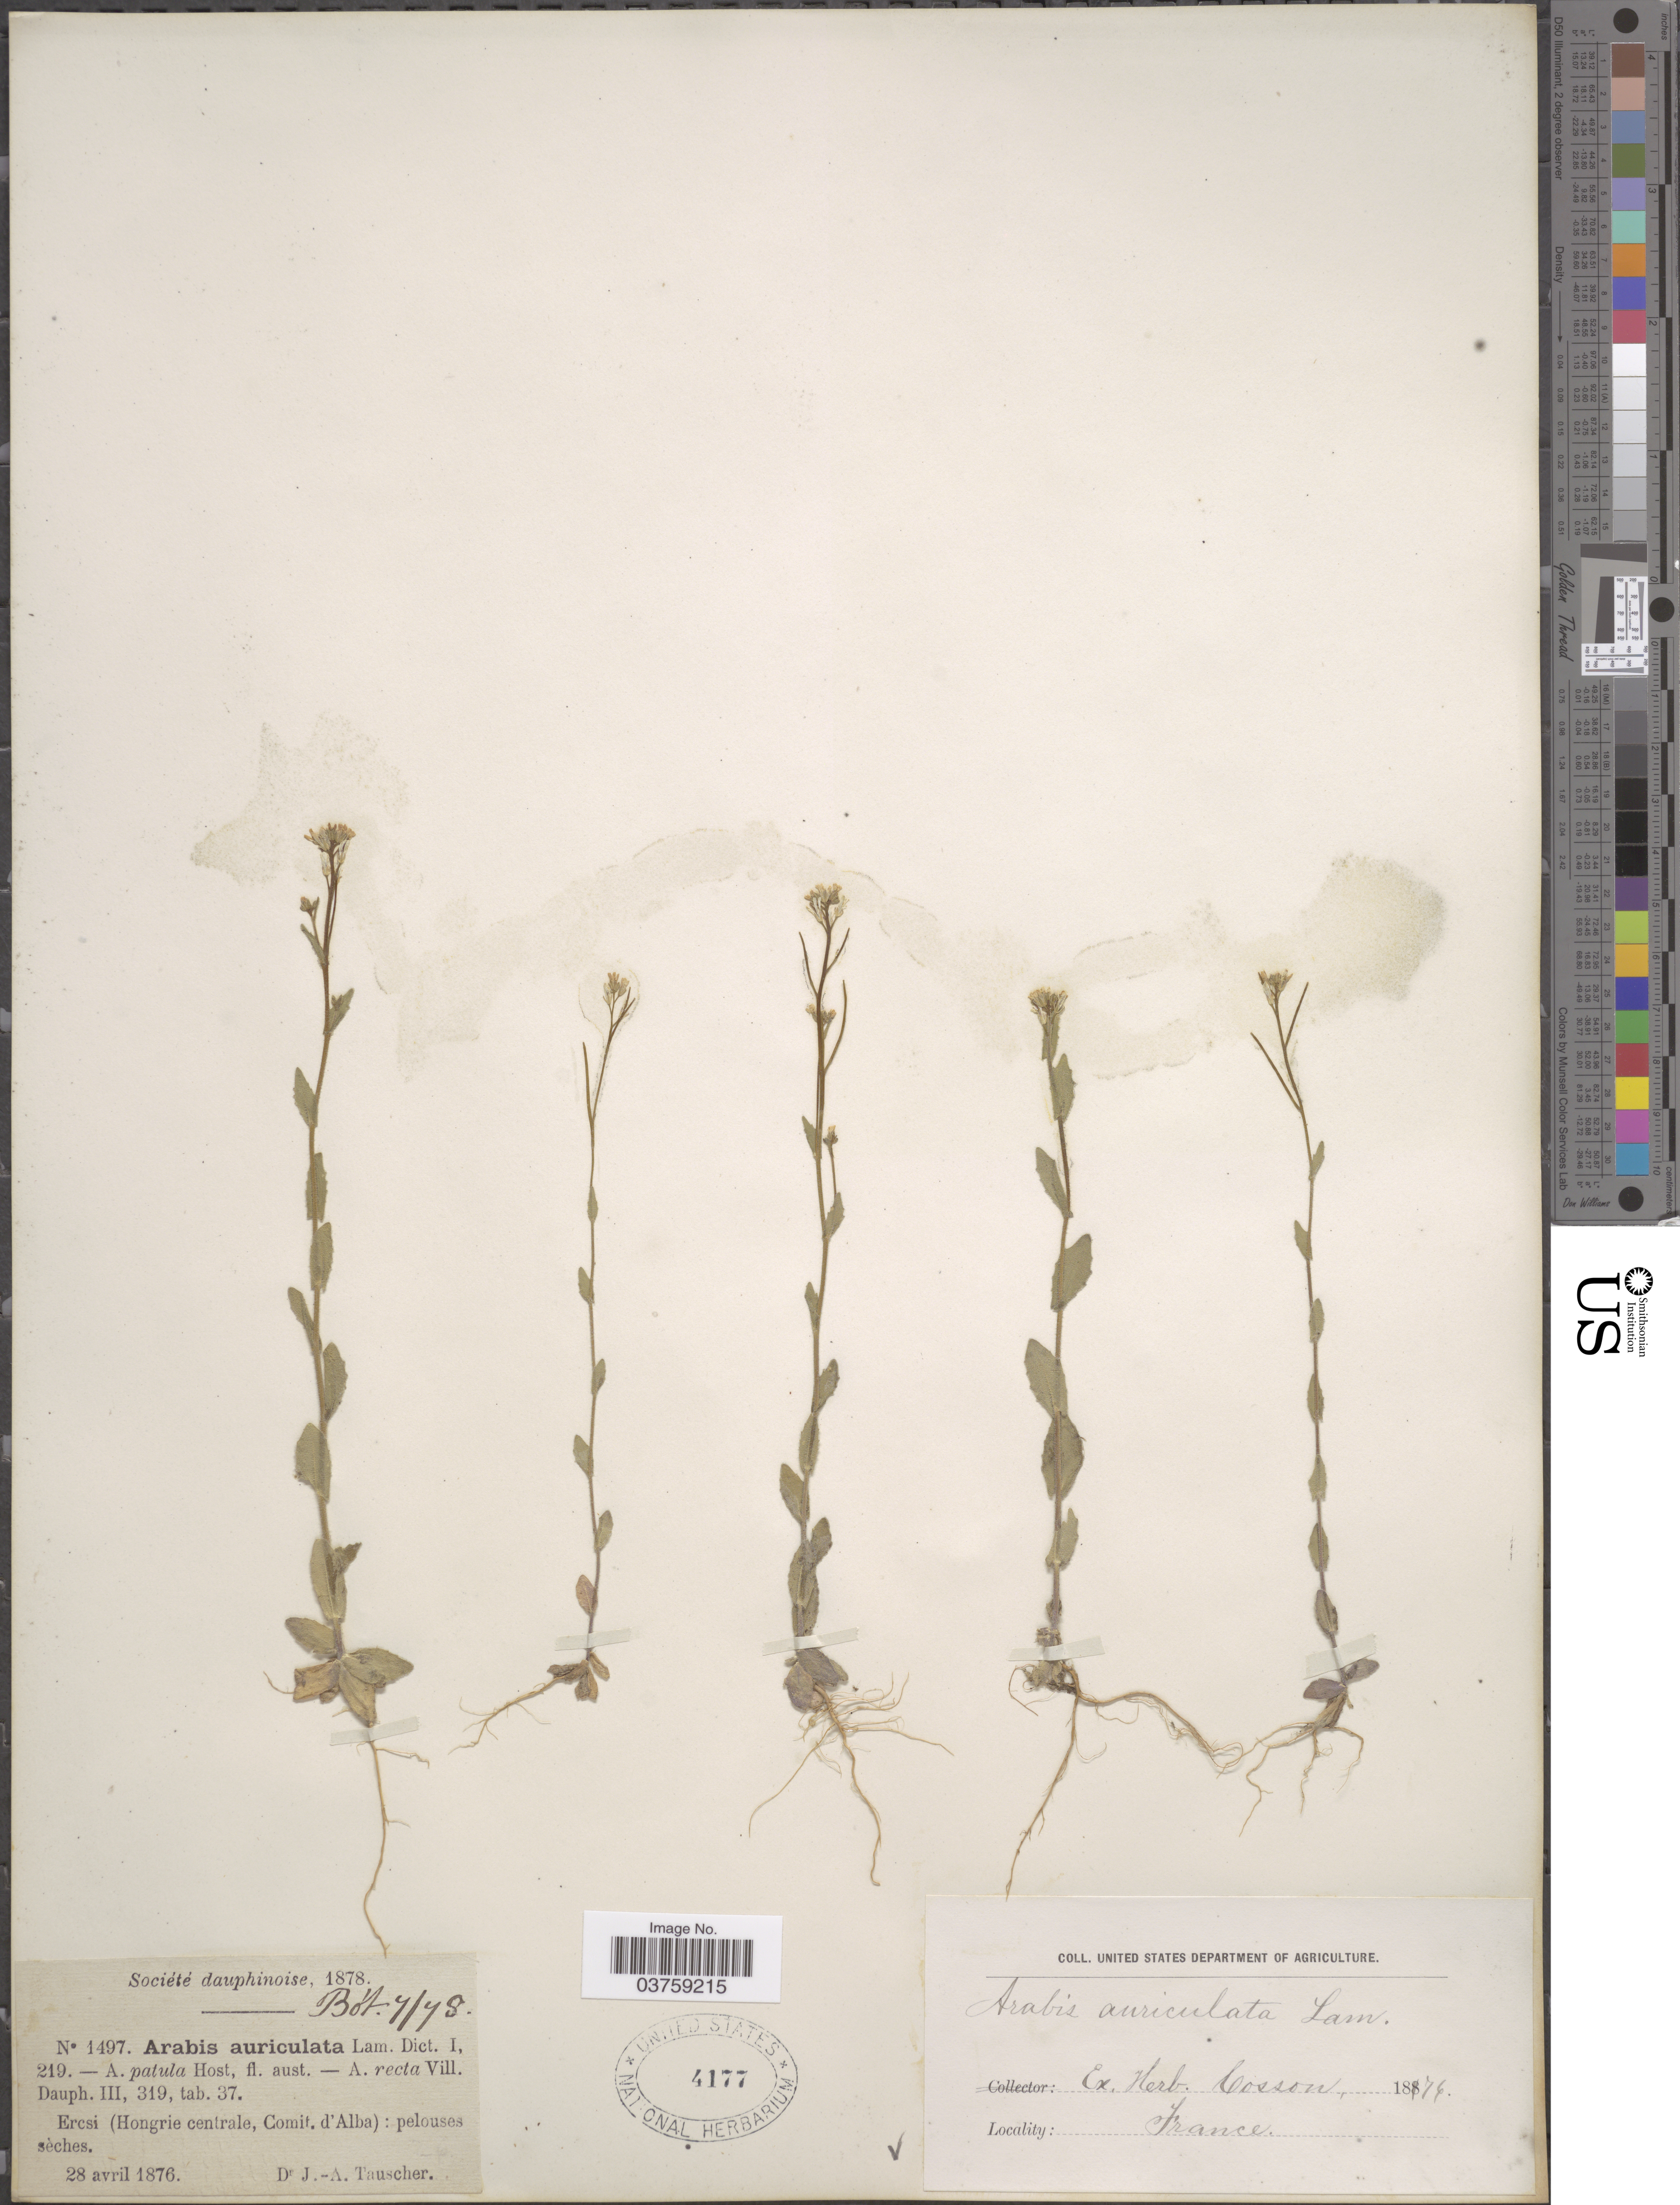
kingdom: Plantae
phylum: Tracheophyta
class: Magnoliopsida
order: Brassicales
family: Brassicaceae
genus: Arabis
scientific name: Arabis auriculata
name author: Lam.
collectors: J. Tauscher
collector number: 1497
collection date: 1876-04-28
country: Romania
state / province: Alba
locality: Ercsi (Hongrie centrale, Comit. d'Alba): pelouses seches.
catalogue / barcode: US 4177